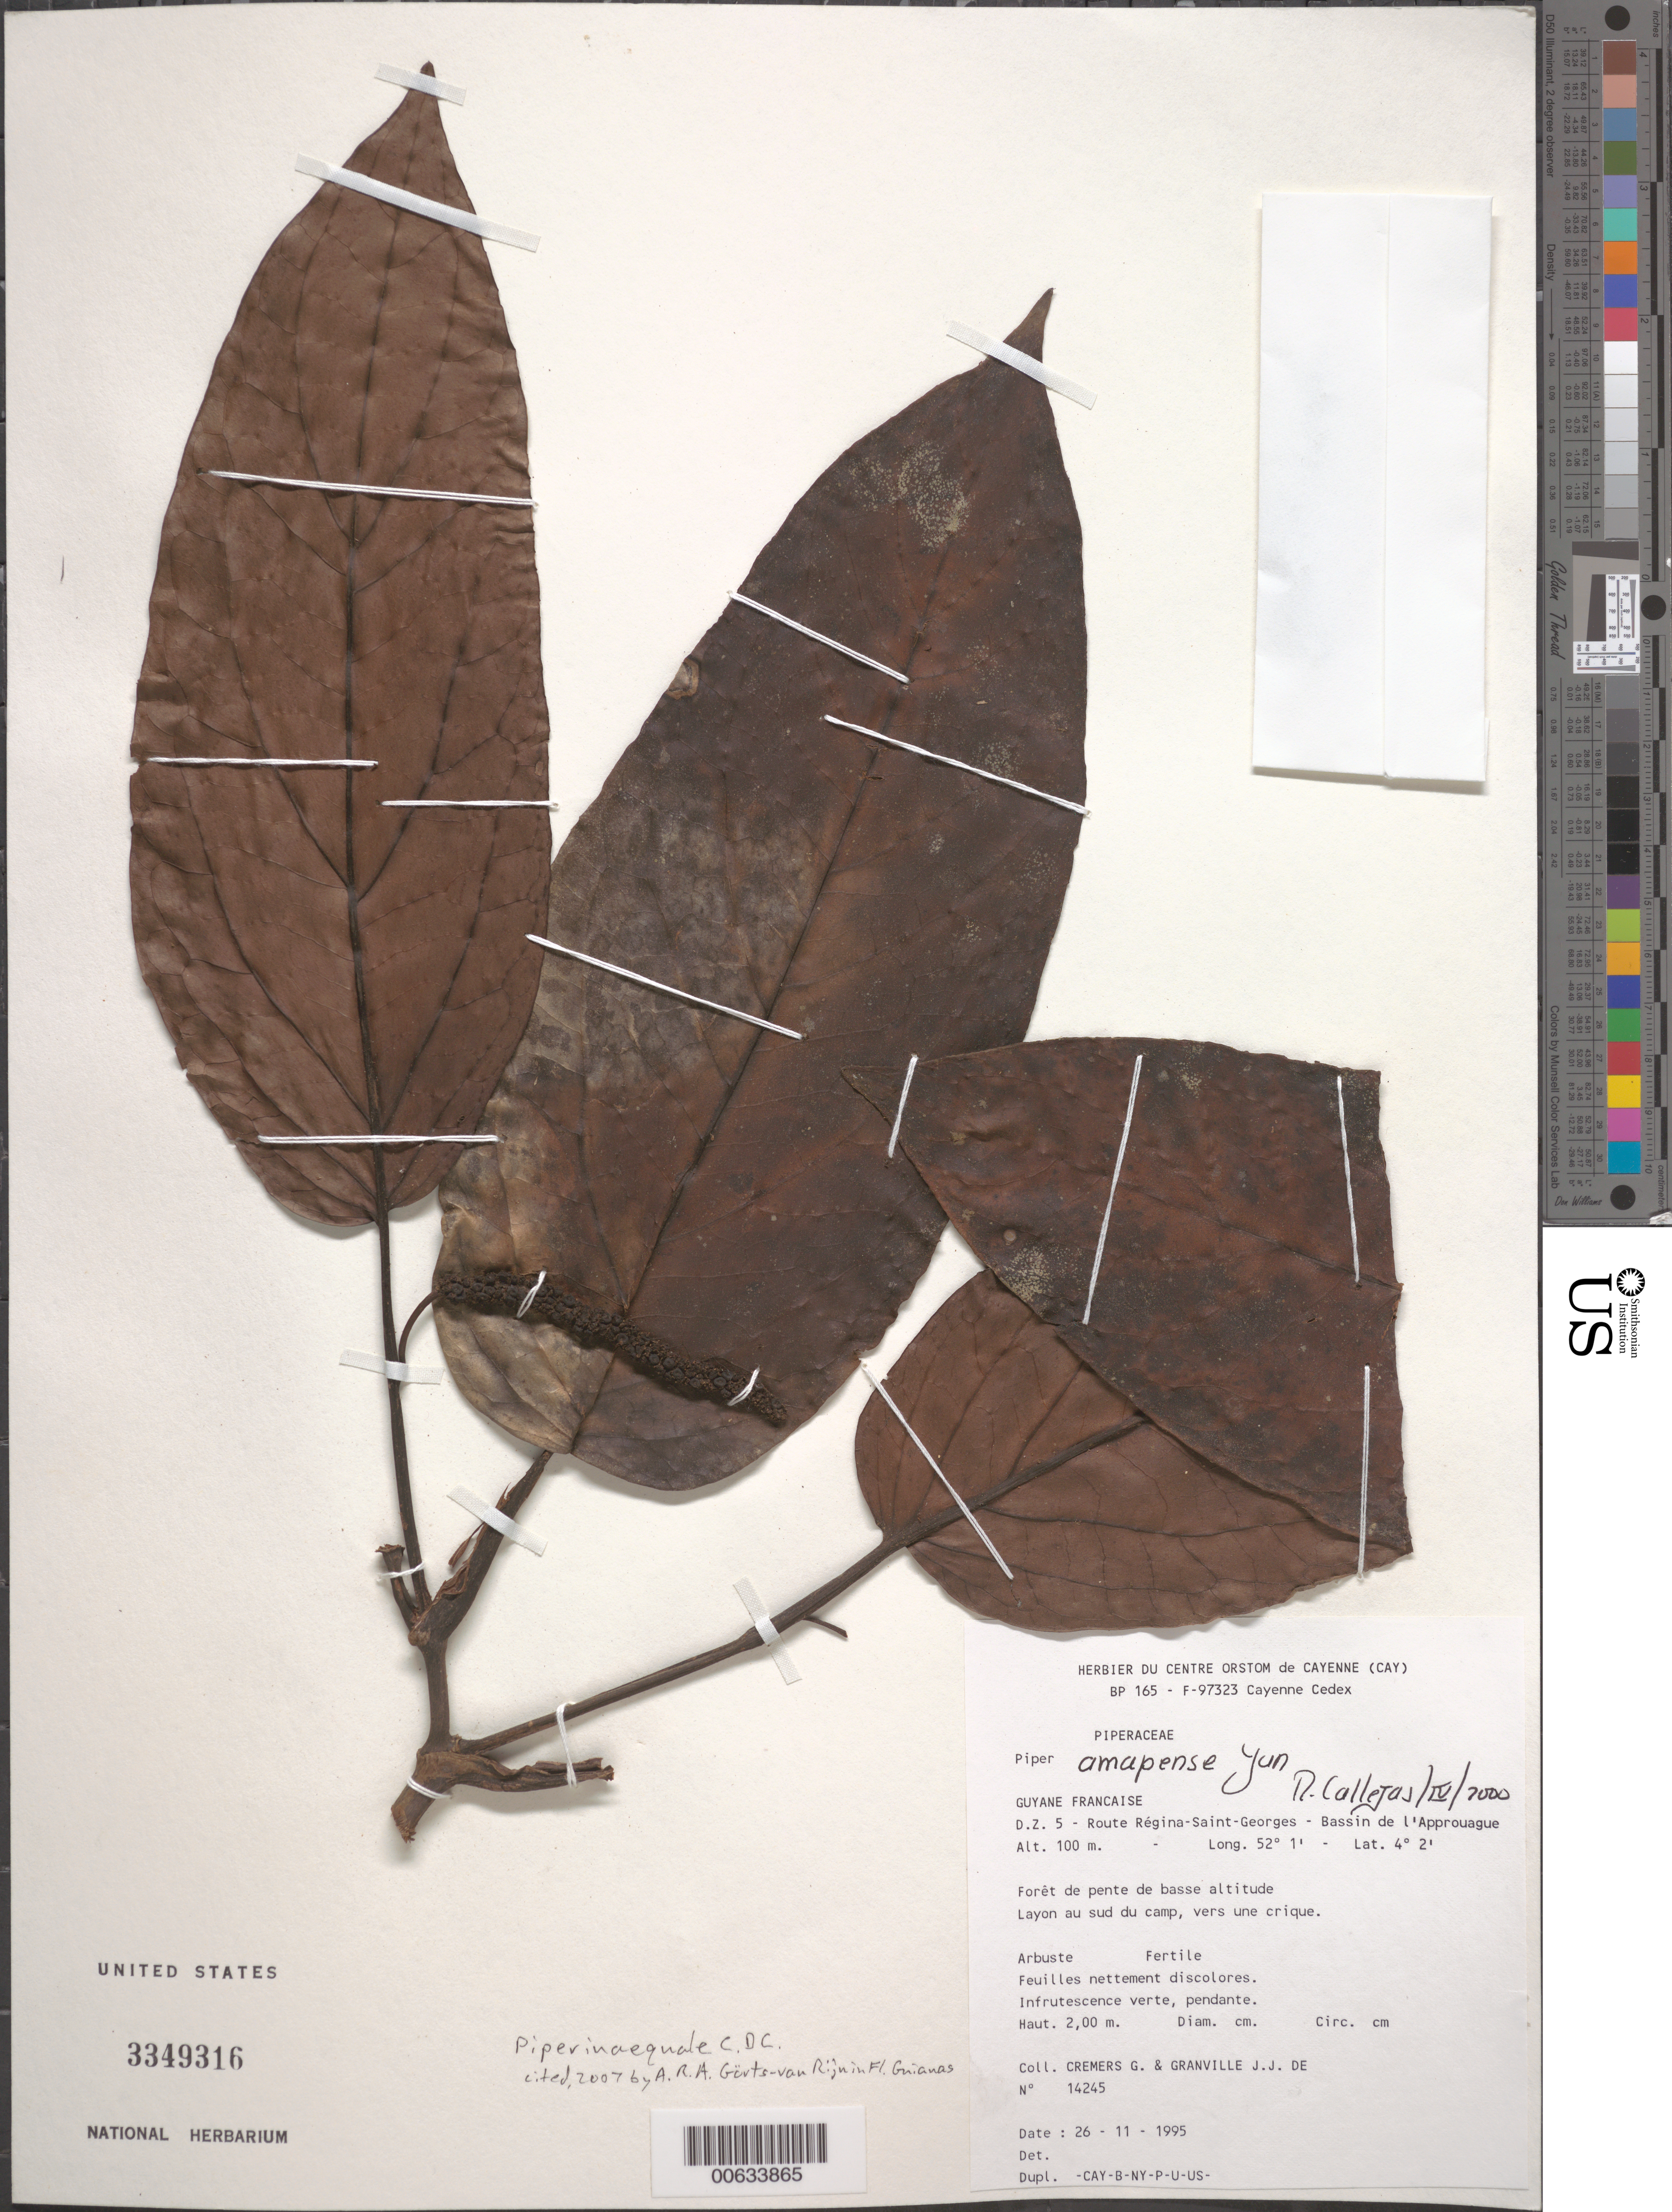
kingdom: Plantae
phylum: Tracheophyta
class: Magnoliopsida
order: Piperales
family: Piperaceae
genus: Piper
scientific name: Piper amapense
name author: Yunck.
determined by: Callejas, Ricardo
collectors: G. Cremers & J.-J. de Granville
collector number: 14245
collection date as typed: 26-Nov-95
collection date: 1995-11-26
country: French Guiana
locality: Route Regina-Saint-Georges, D.Z. 5, Bassin de l'Approuague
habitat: Forêt de pente de basse altitude.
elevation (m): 100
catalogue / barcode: US 3349316